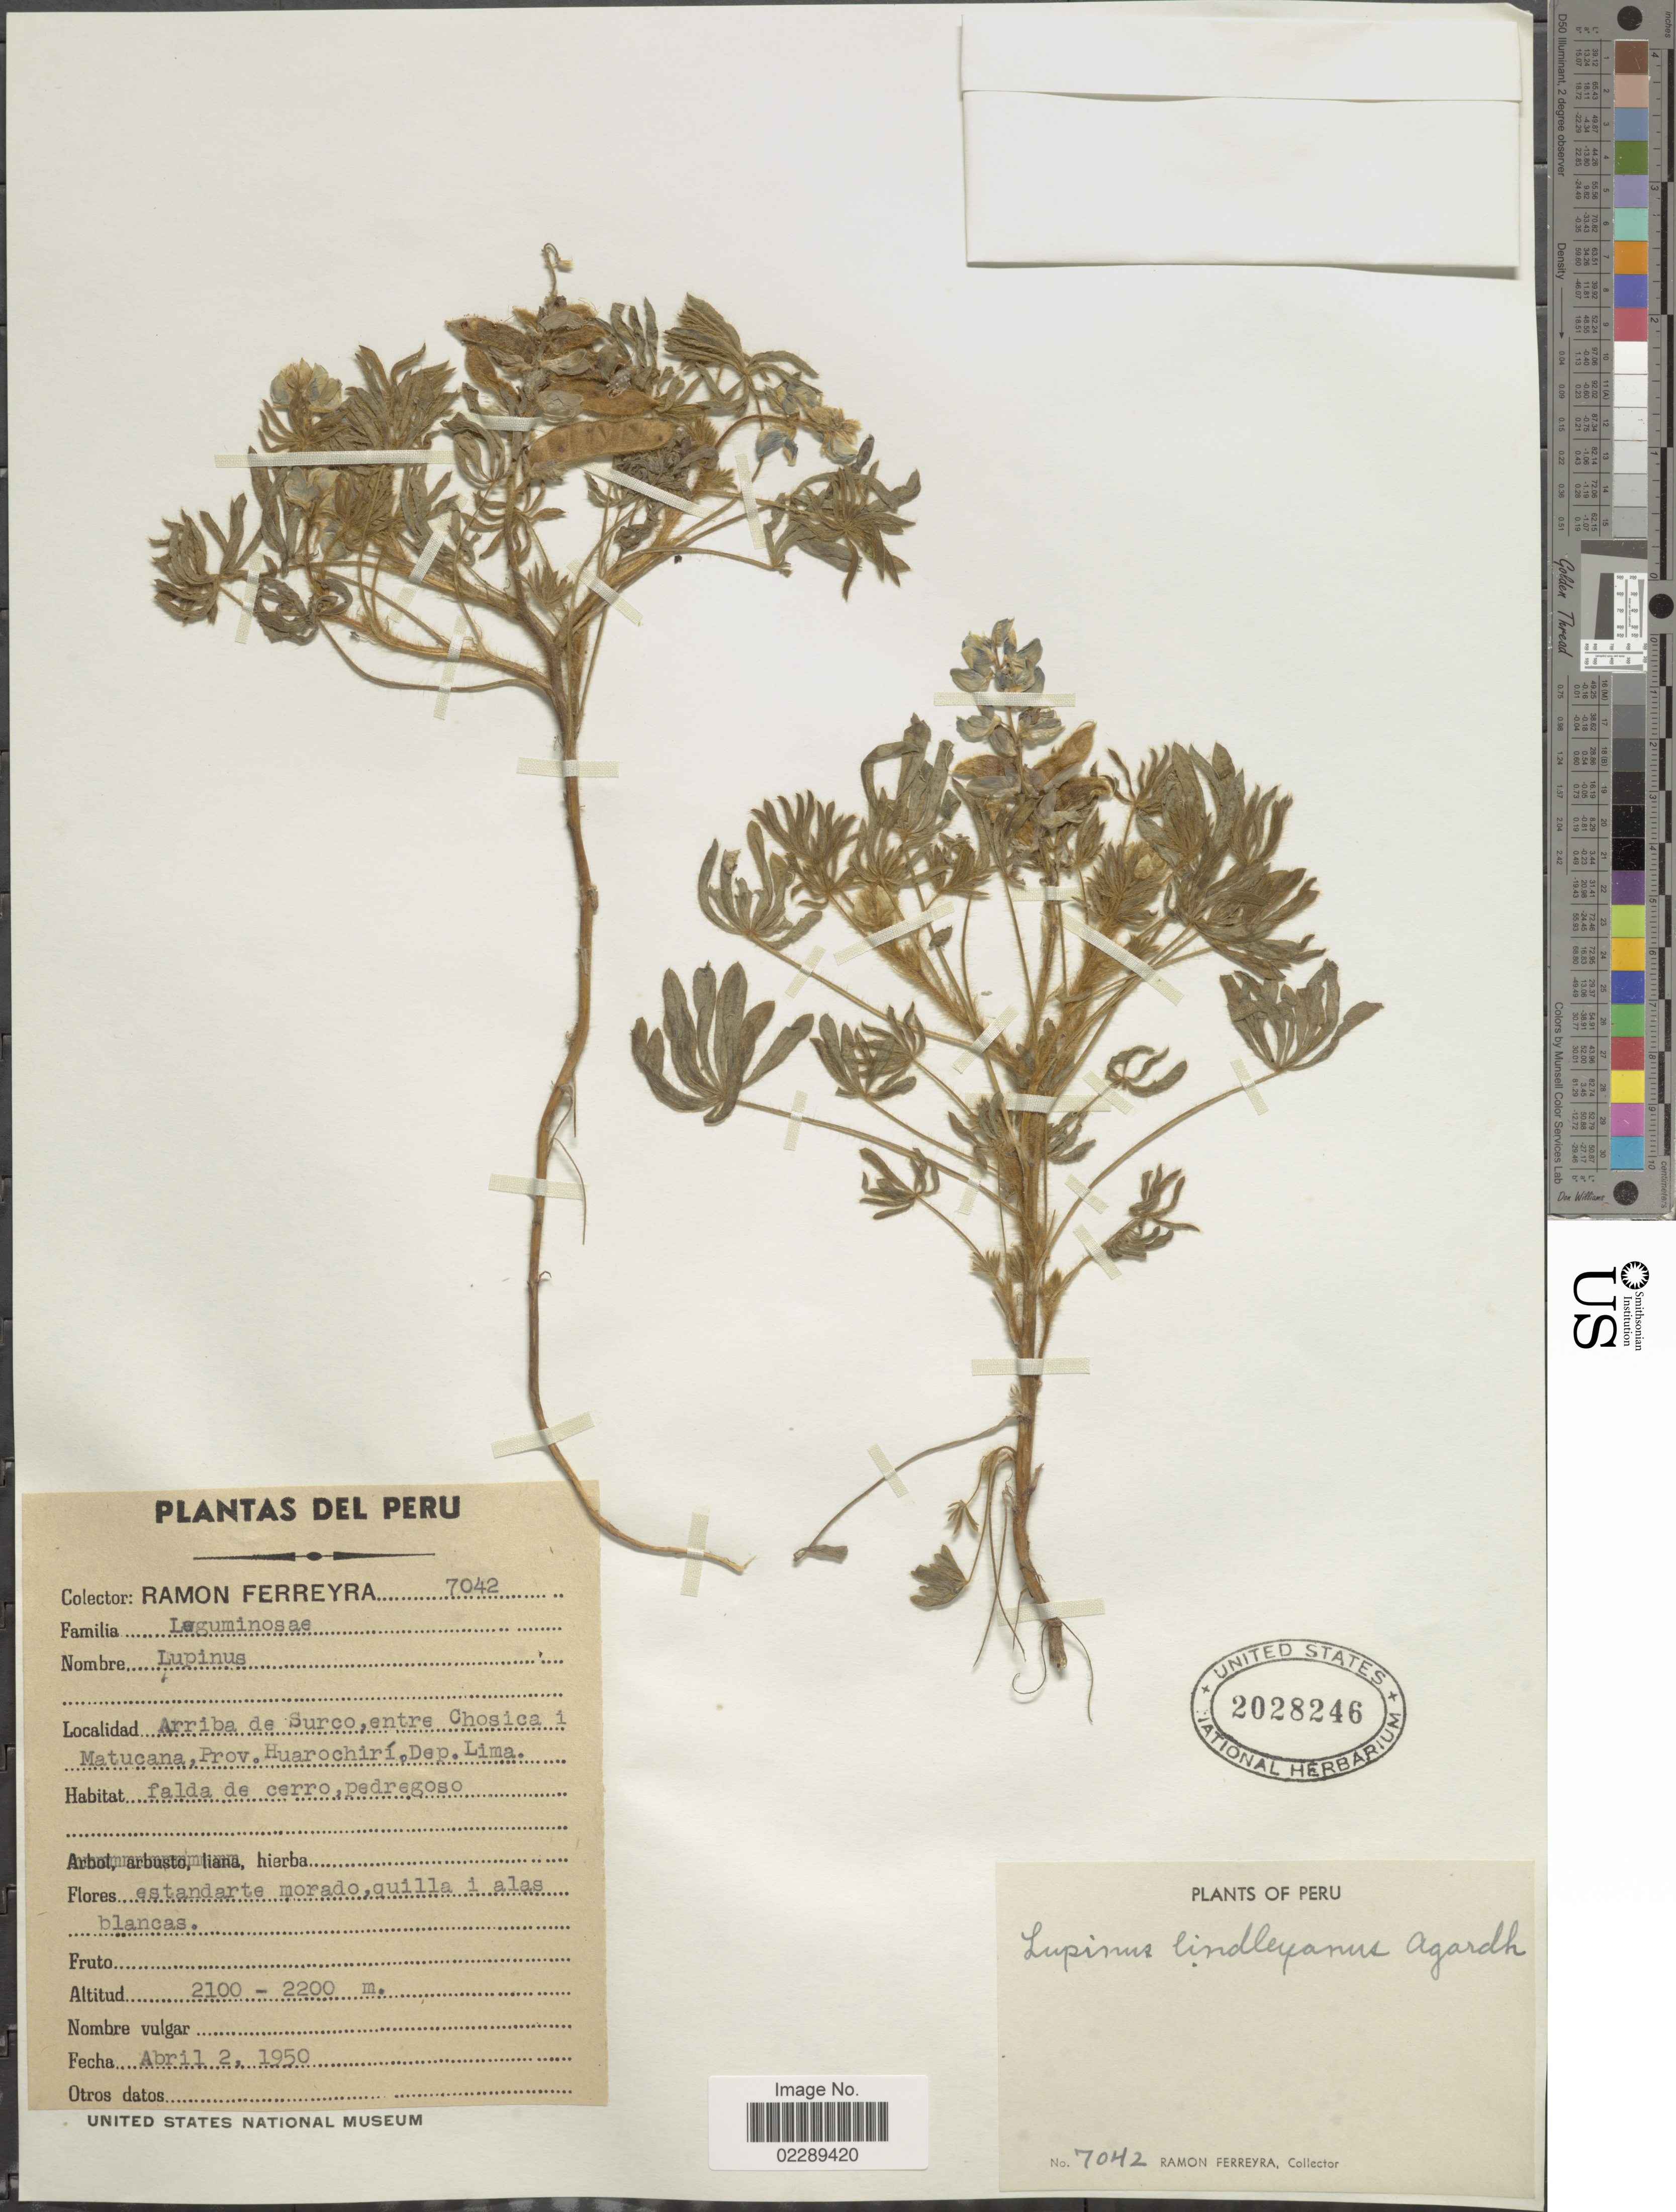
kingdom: Plantae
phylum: Tracheophyta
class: Magnoliopsida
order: Fabales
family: Fabaceae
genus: Lupinus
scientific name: Lupinus lindleyanus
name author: J. Agardh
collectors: R. A. Ferreyra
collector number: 7042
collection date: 1950-04-02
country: Peru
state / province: Lima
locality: Arriba de Surco, entre Chosica i Matucana, Prov. Huarochirí, Dep. Lima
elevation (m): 2100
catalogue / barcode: US 2028246